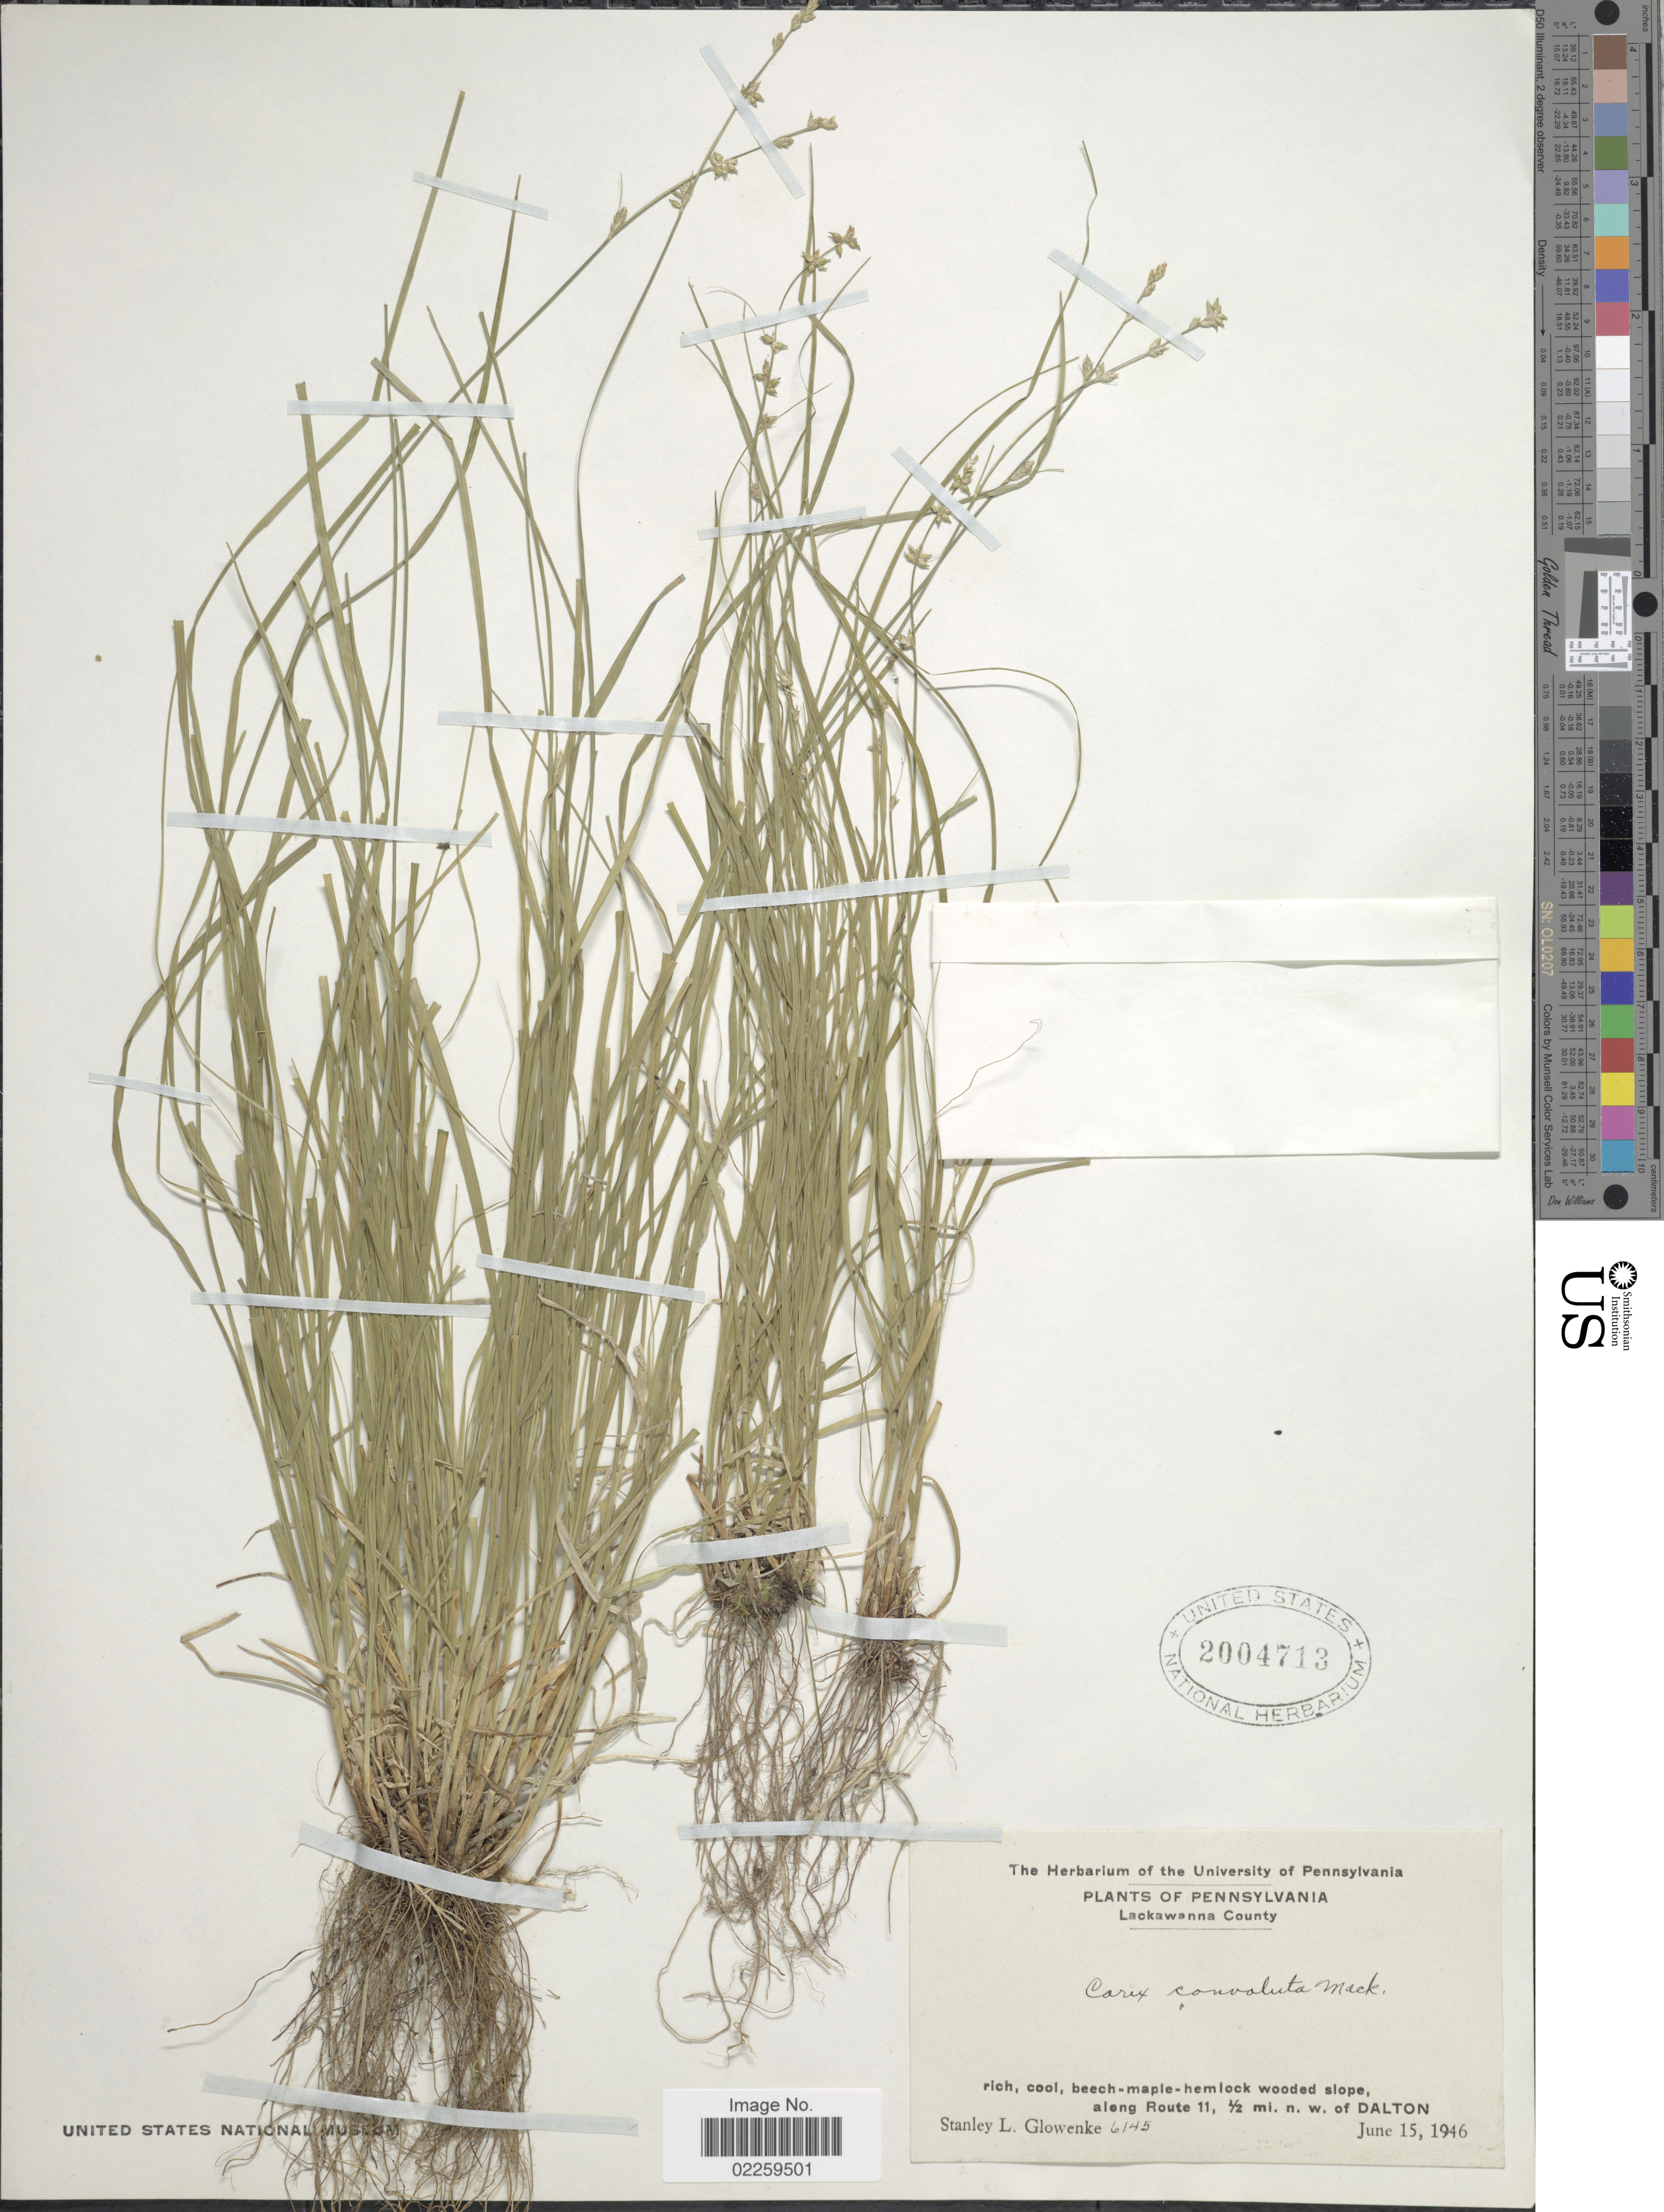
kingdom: Plantae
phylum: Tracheophyta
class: Liliopsida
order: Poales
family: Cyperaceae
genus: Carex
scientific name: Carex rosea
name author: Willd.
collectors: S. Glowenke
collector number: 6145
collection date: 1946-06-15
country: United States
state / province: Pennsylvania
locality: Pennsylvania, Lackawanna County. Along Route 11, ½ mi. n.w. of Dalton.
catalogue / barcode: US 2004713